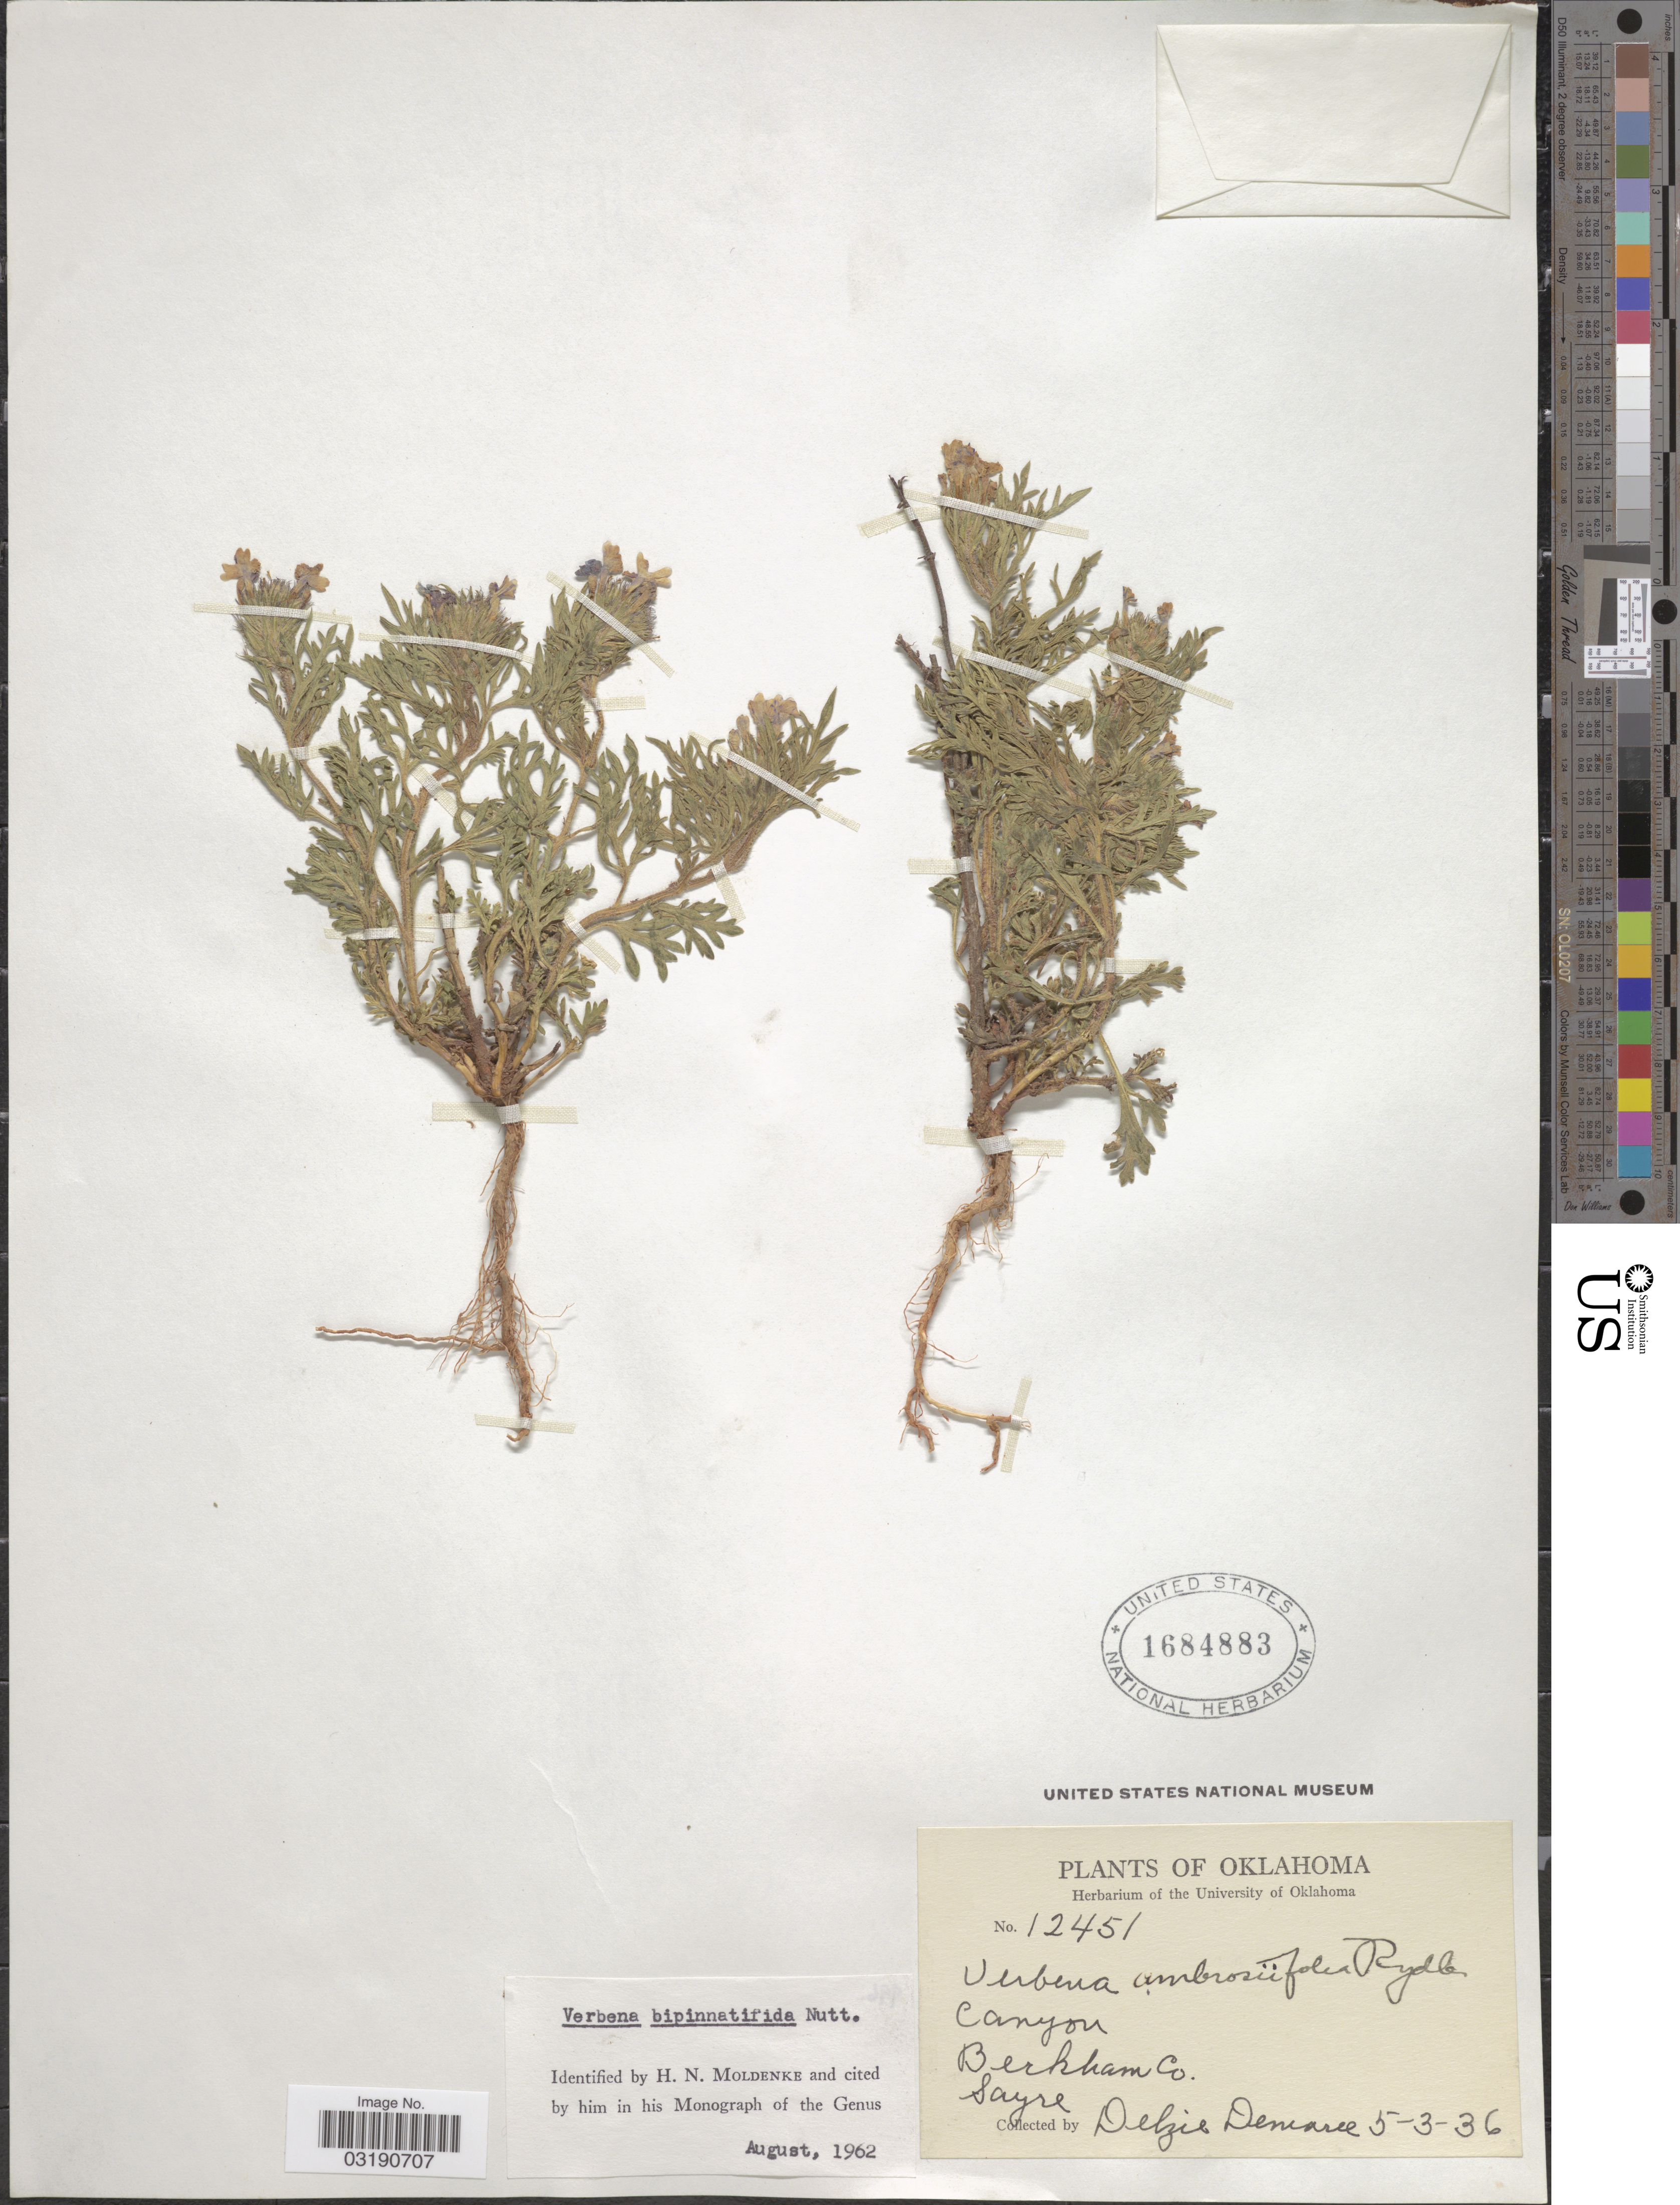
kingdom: Plantae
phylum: Tracheophyta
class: Magnoliopsida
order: Lamiales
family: Verbenaceae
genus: Verbena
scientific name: Verbena bipinnatifida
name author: (Schauer) Nutt.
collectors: D. Demaree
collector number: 12451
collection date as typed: Transcribed d/m/y: 3/5/36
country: United States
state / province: Oklahoma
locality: Canyon Berkham Co. Sayre.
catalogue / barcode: US 1684883